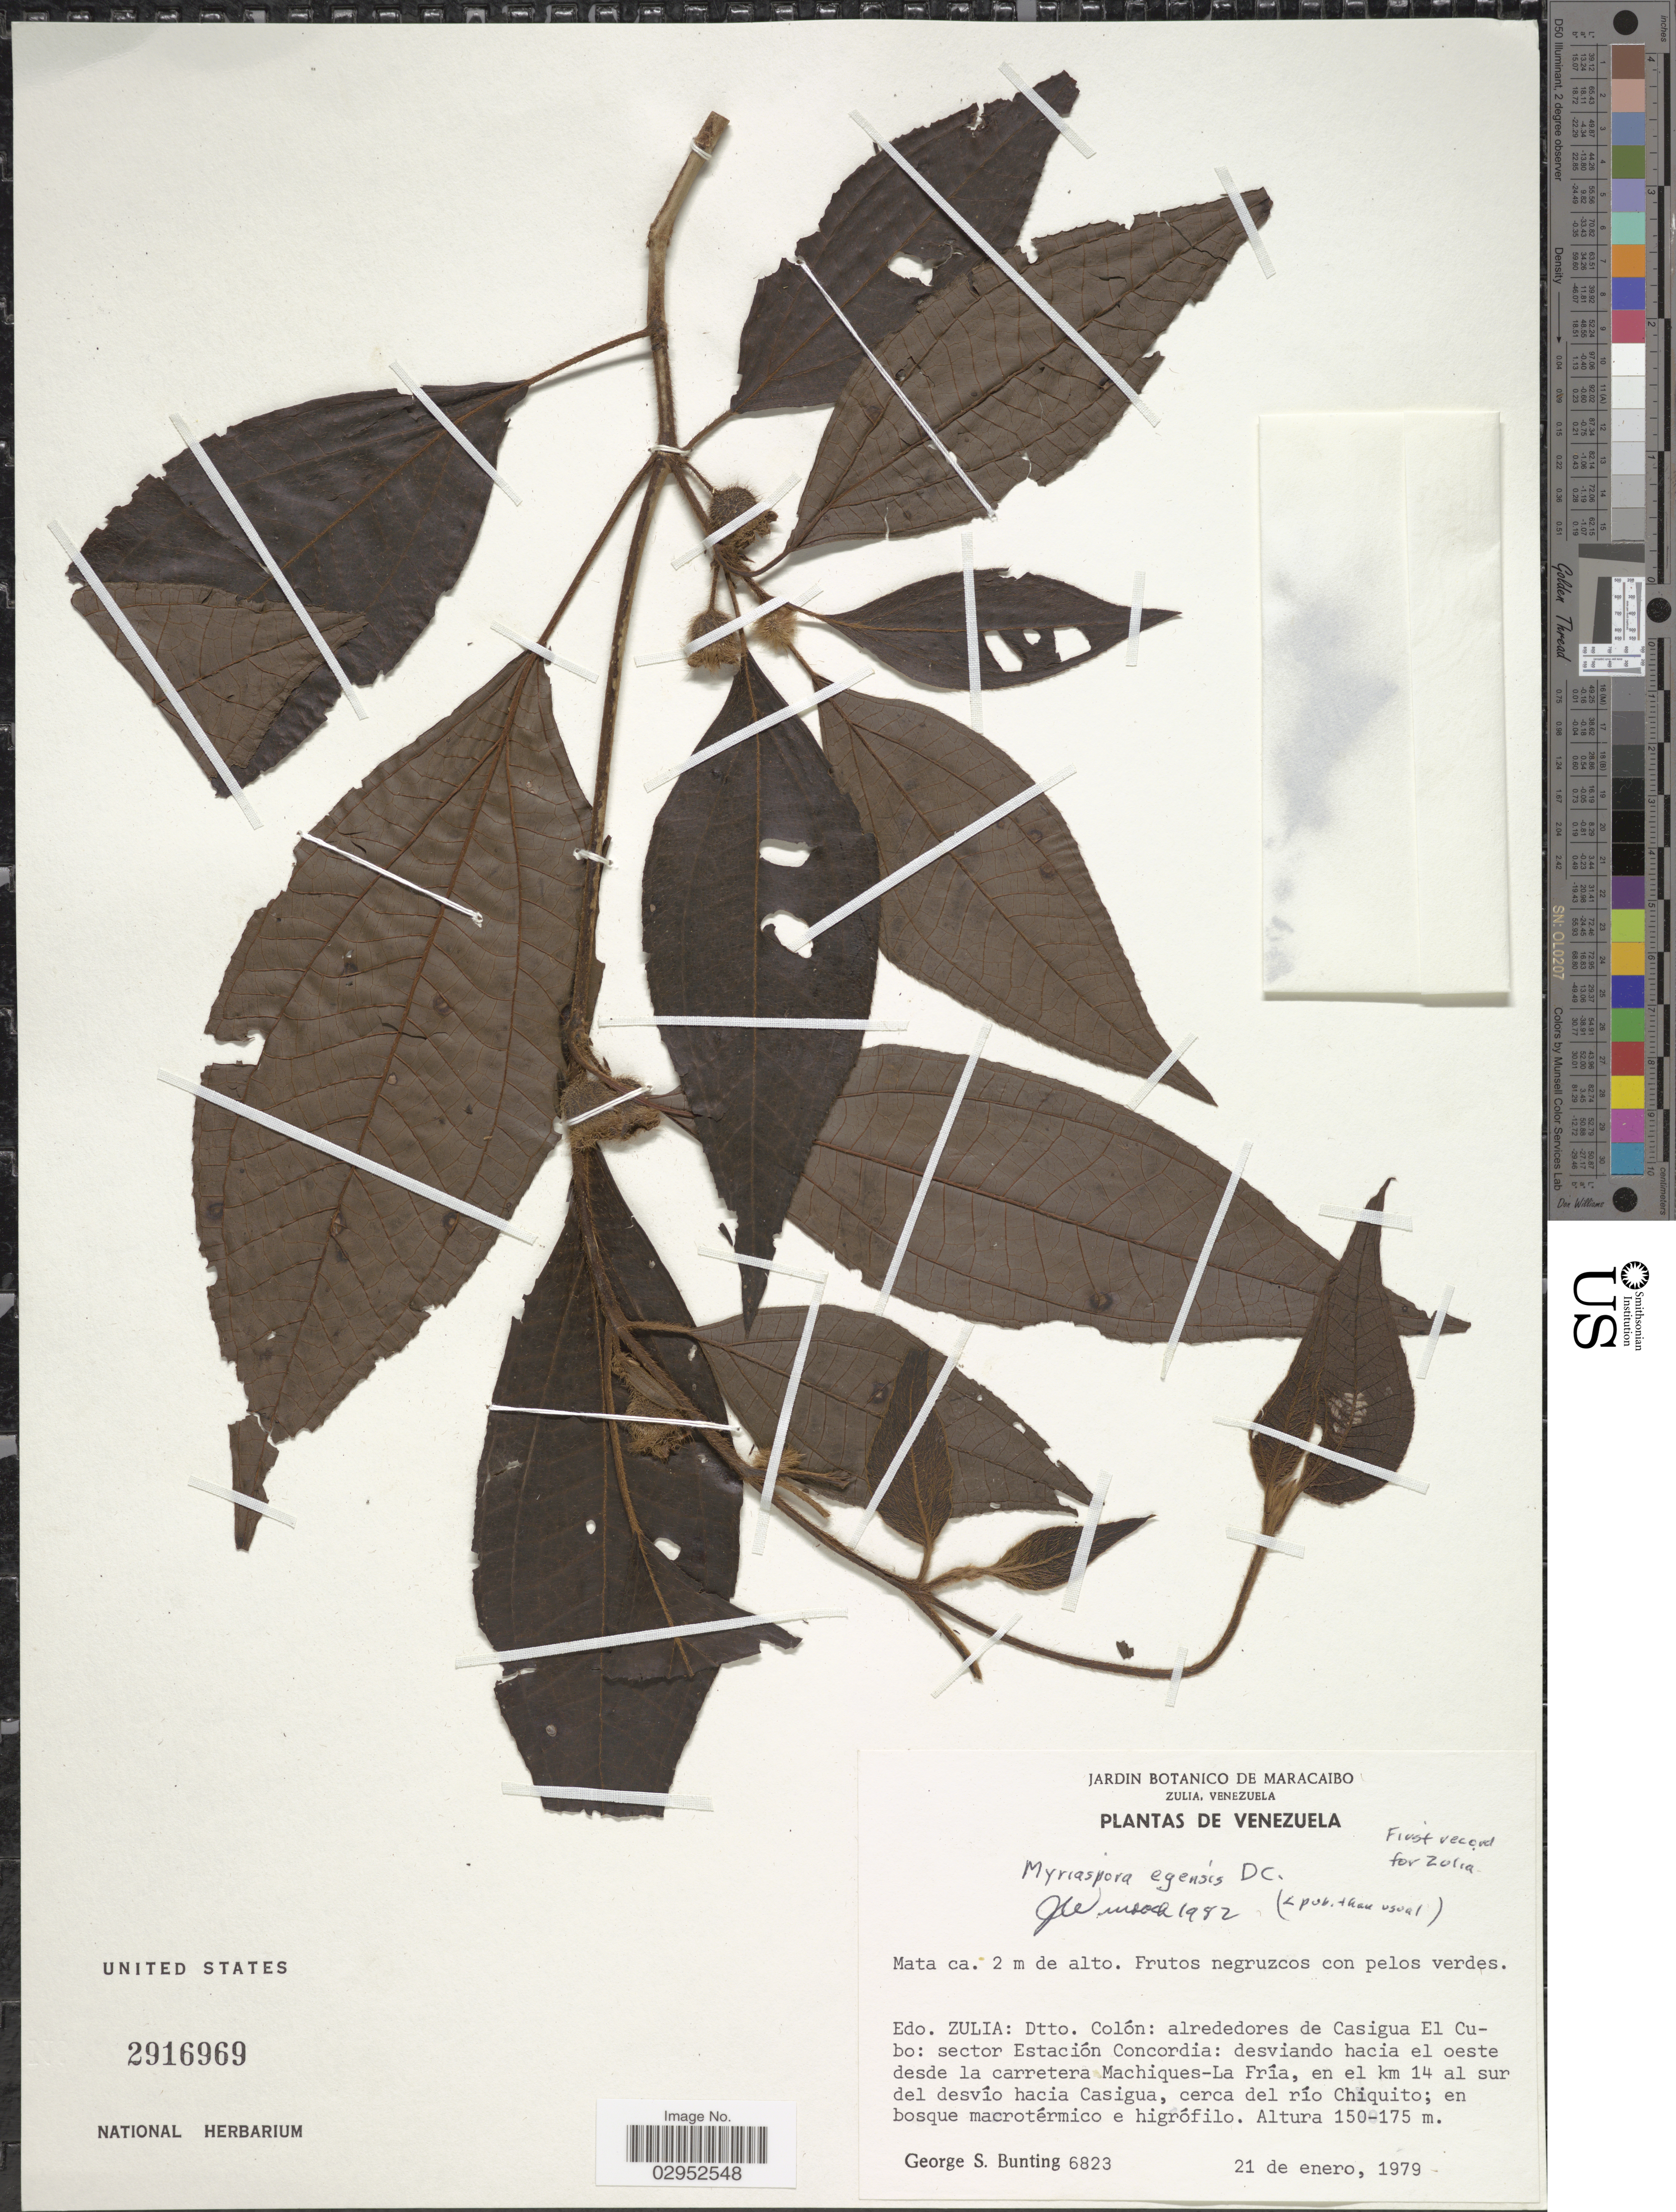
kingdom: Plantae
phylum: Tracheophyta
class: Magnoliopsida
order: Myrtales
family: Melastomataceae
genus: Bellucia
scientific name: Bellucia egensis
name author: (DC.) Penneys et al.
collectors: G. S. Bunting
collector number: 6823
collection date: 1979-01-21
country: Venezuela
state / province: Zulia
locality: Dtto. Colón: alrededores de Casigua El Cubo: sector Estación Concordia: desviando hacia al oeste desde la carretera Machiques-La Fría, en el km 14 al sur del desvío hacia Casigua, cerca del río Chiquito.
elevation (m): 150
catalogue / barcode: US 2916969